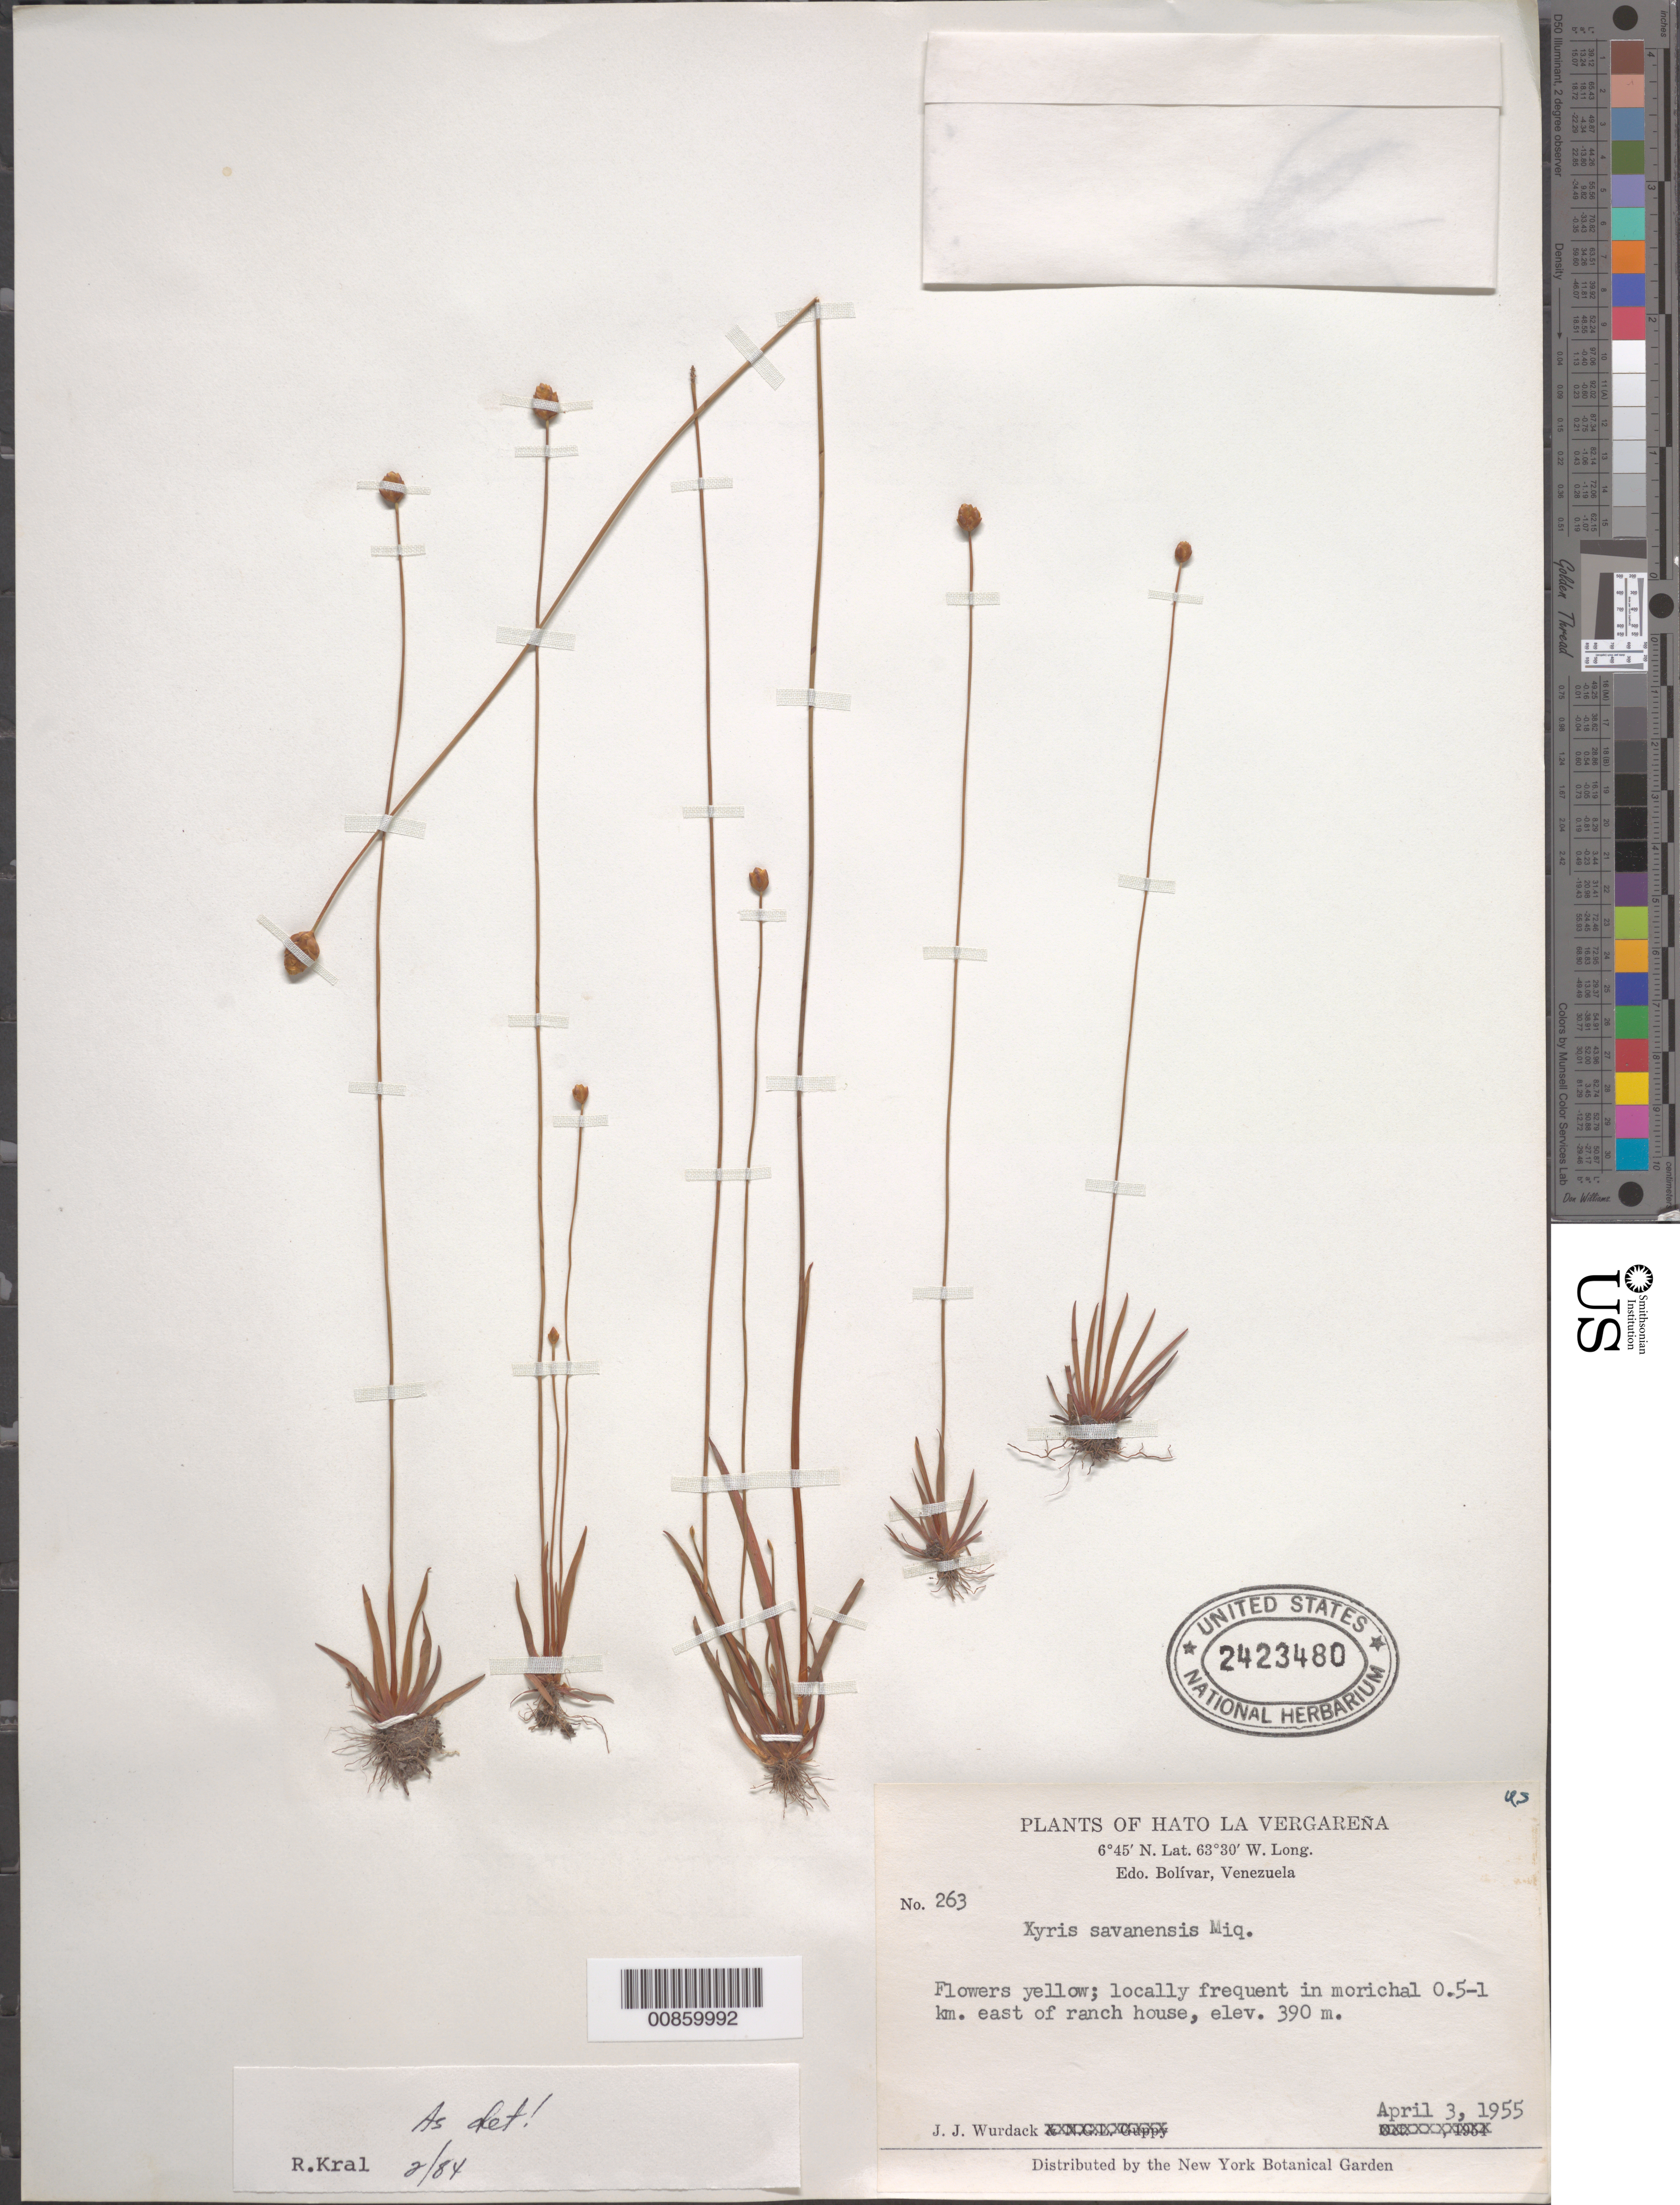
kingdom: Plantae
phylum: Tracheophyta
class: Liliopsida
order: Poales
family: Xyridaceae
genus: Xyris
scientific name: Xyris savanensis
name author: Miq.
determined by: Kral, Robert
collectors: J. J. Wurdack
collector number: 263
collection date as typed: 3-Apr-55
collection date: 1955-04-03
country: Venezuela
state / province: Bolívar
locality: Hato La Vergarena, 0.5-1 km E of ranch house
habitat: Morichal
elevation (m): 390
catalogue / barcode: US 2423480